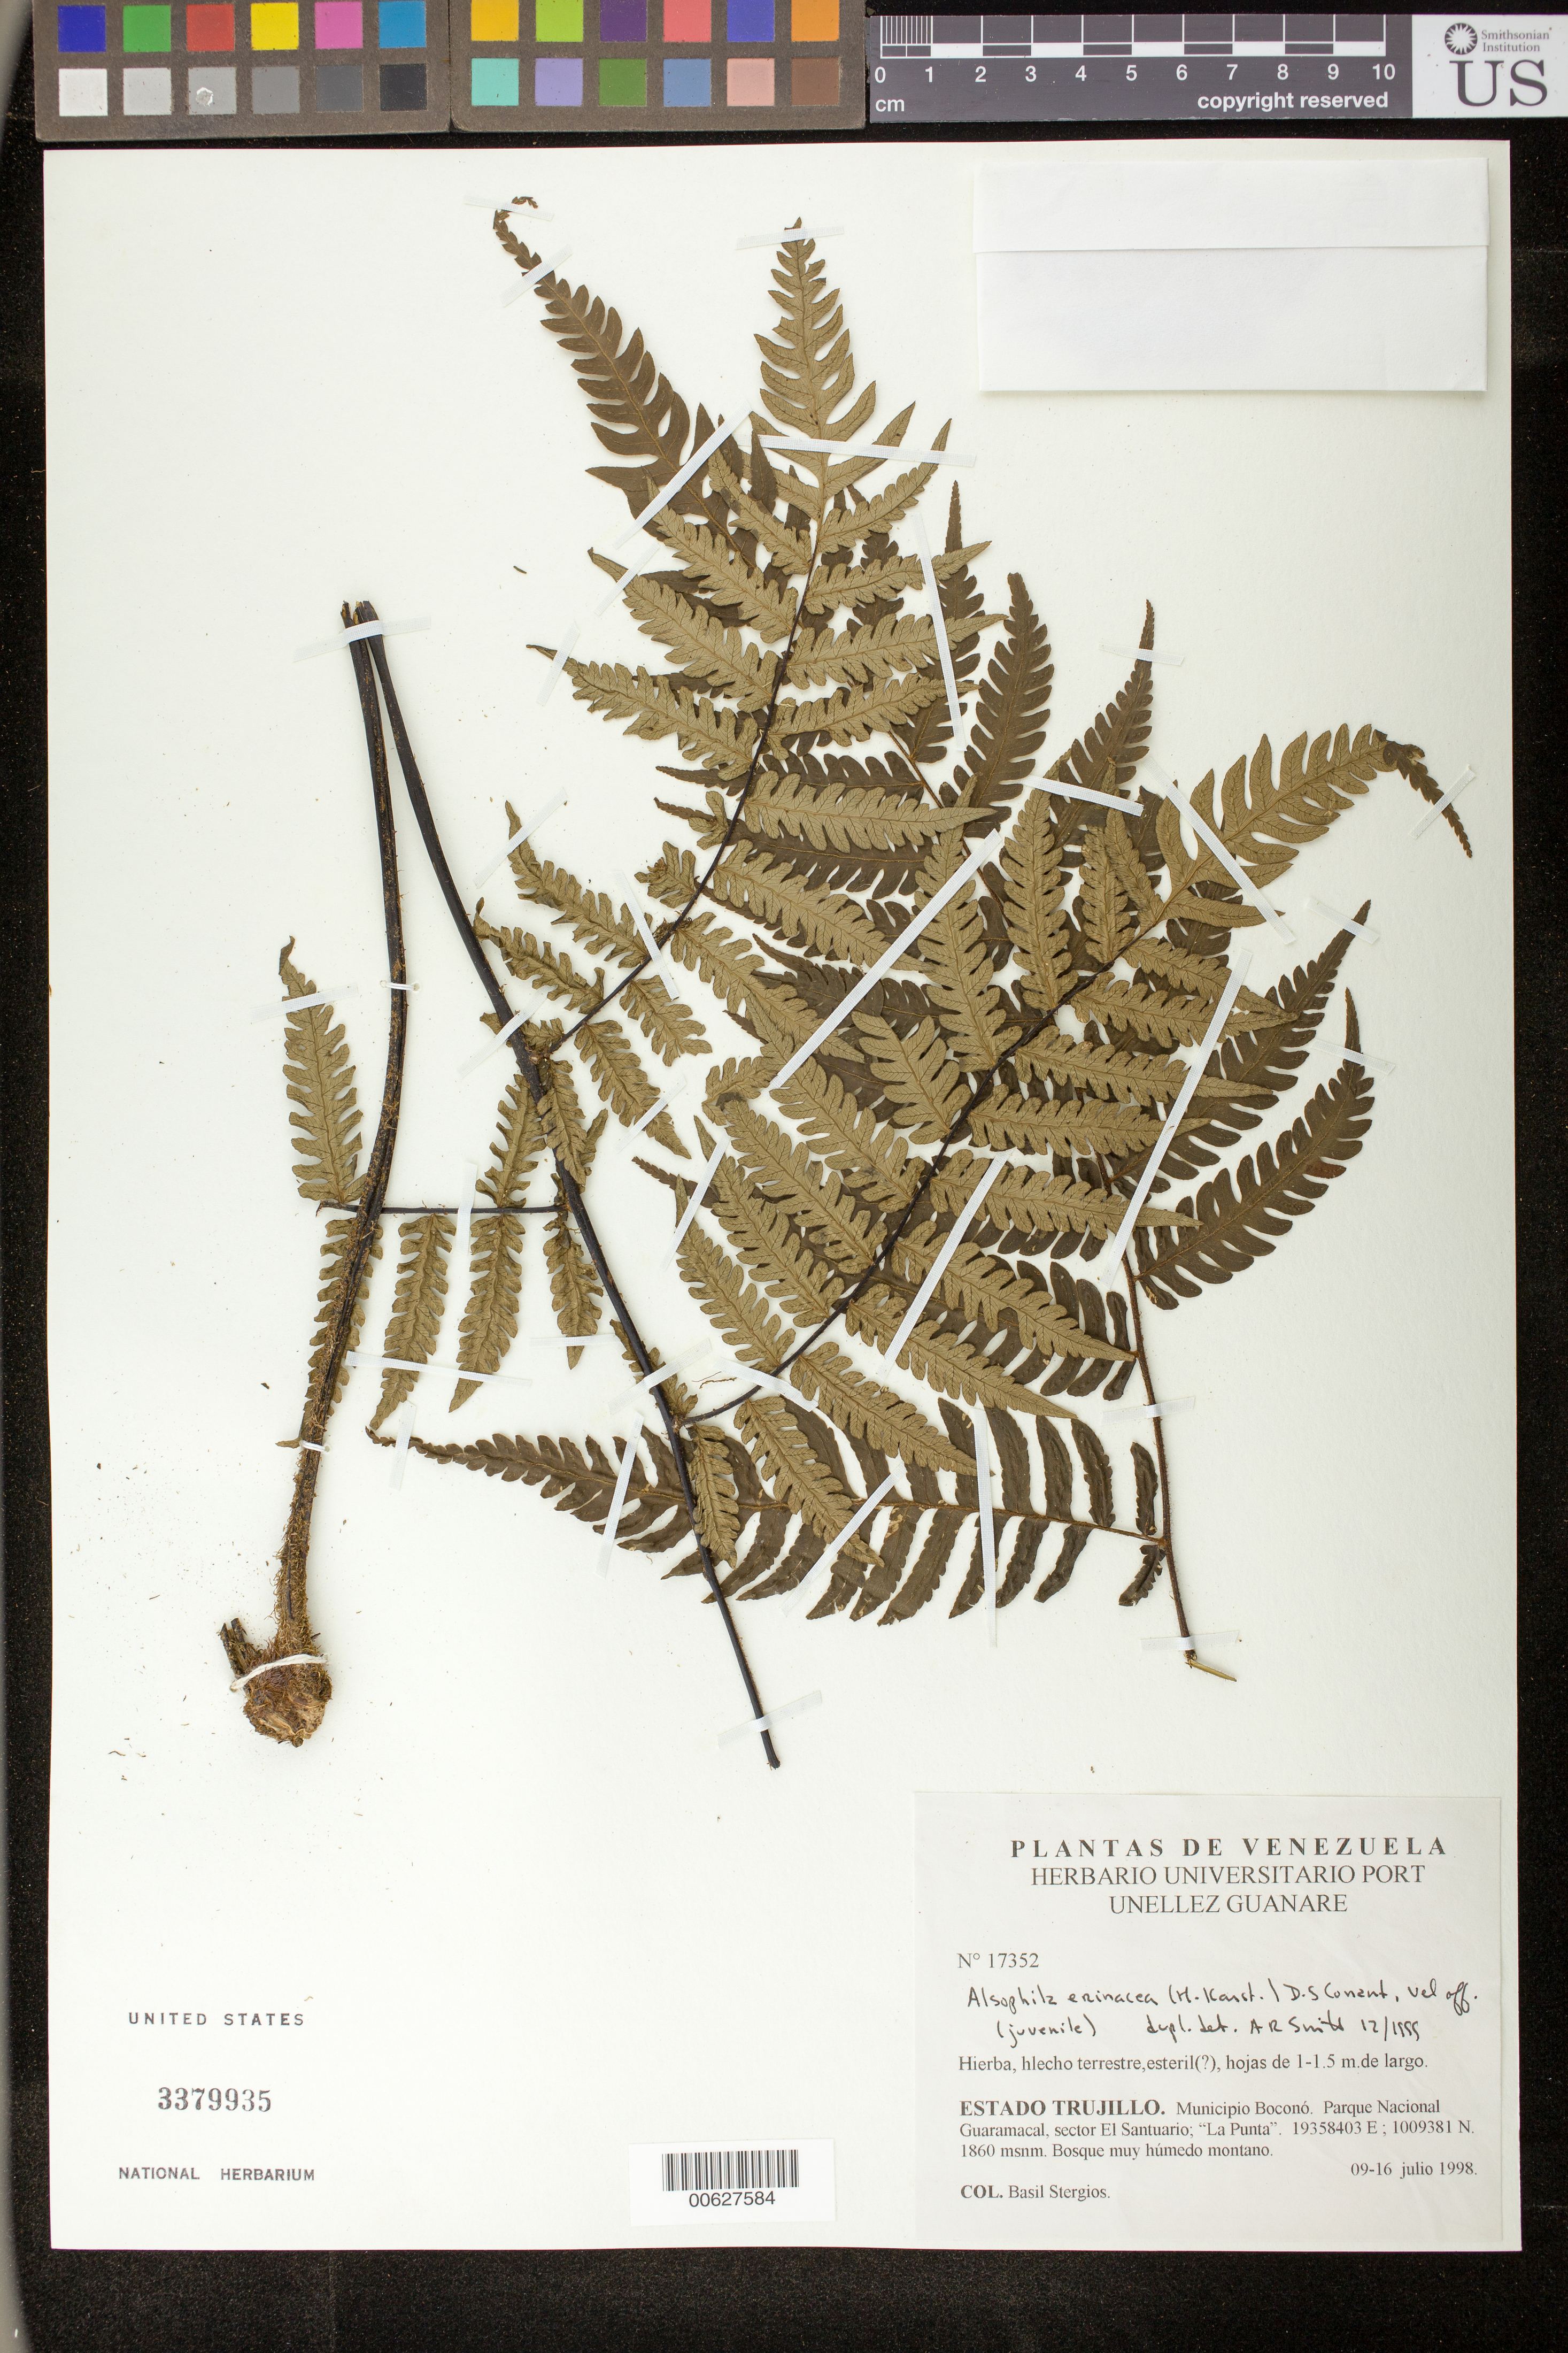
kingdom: Plantae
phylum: Tracheophyta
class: Polypodiopsida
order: Cyatheales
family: Cyatheaceae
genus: Alsophila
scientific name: Alsophila erinacea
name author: (H. Karst.) D.S. Conant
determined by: Smith, Alan R., (UC)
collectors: B. G. Stergios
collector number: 17352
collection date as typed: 09 Jul 1998 to 16 Jul 1998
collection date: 1998-07-09/1998-07-16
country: Venezuela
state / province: Trujillo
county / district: Boconó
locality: Parque Nacional Guaramacal, Sector El Santuario, La Punta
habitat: Bosque muy húmedo montano.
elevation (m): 1860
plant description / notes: PORT, UC, US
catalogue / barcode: US 3379935